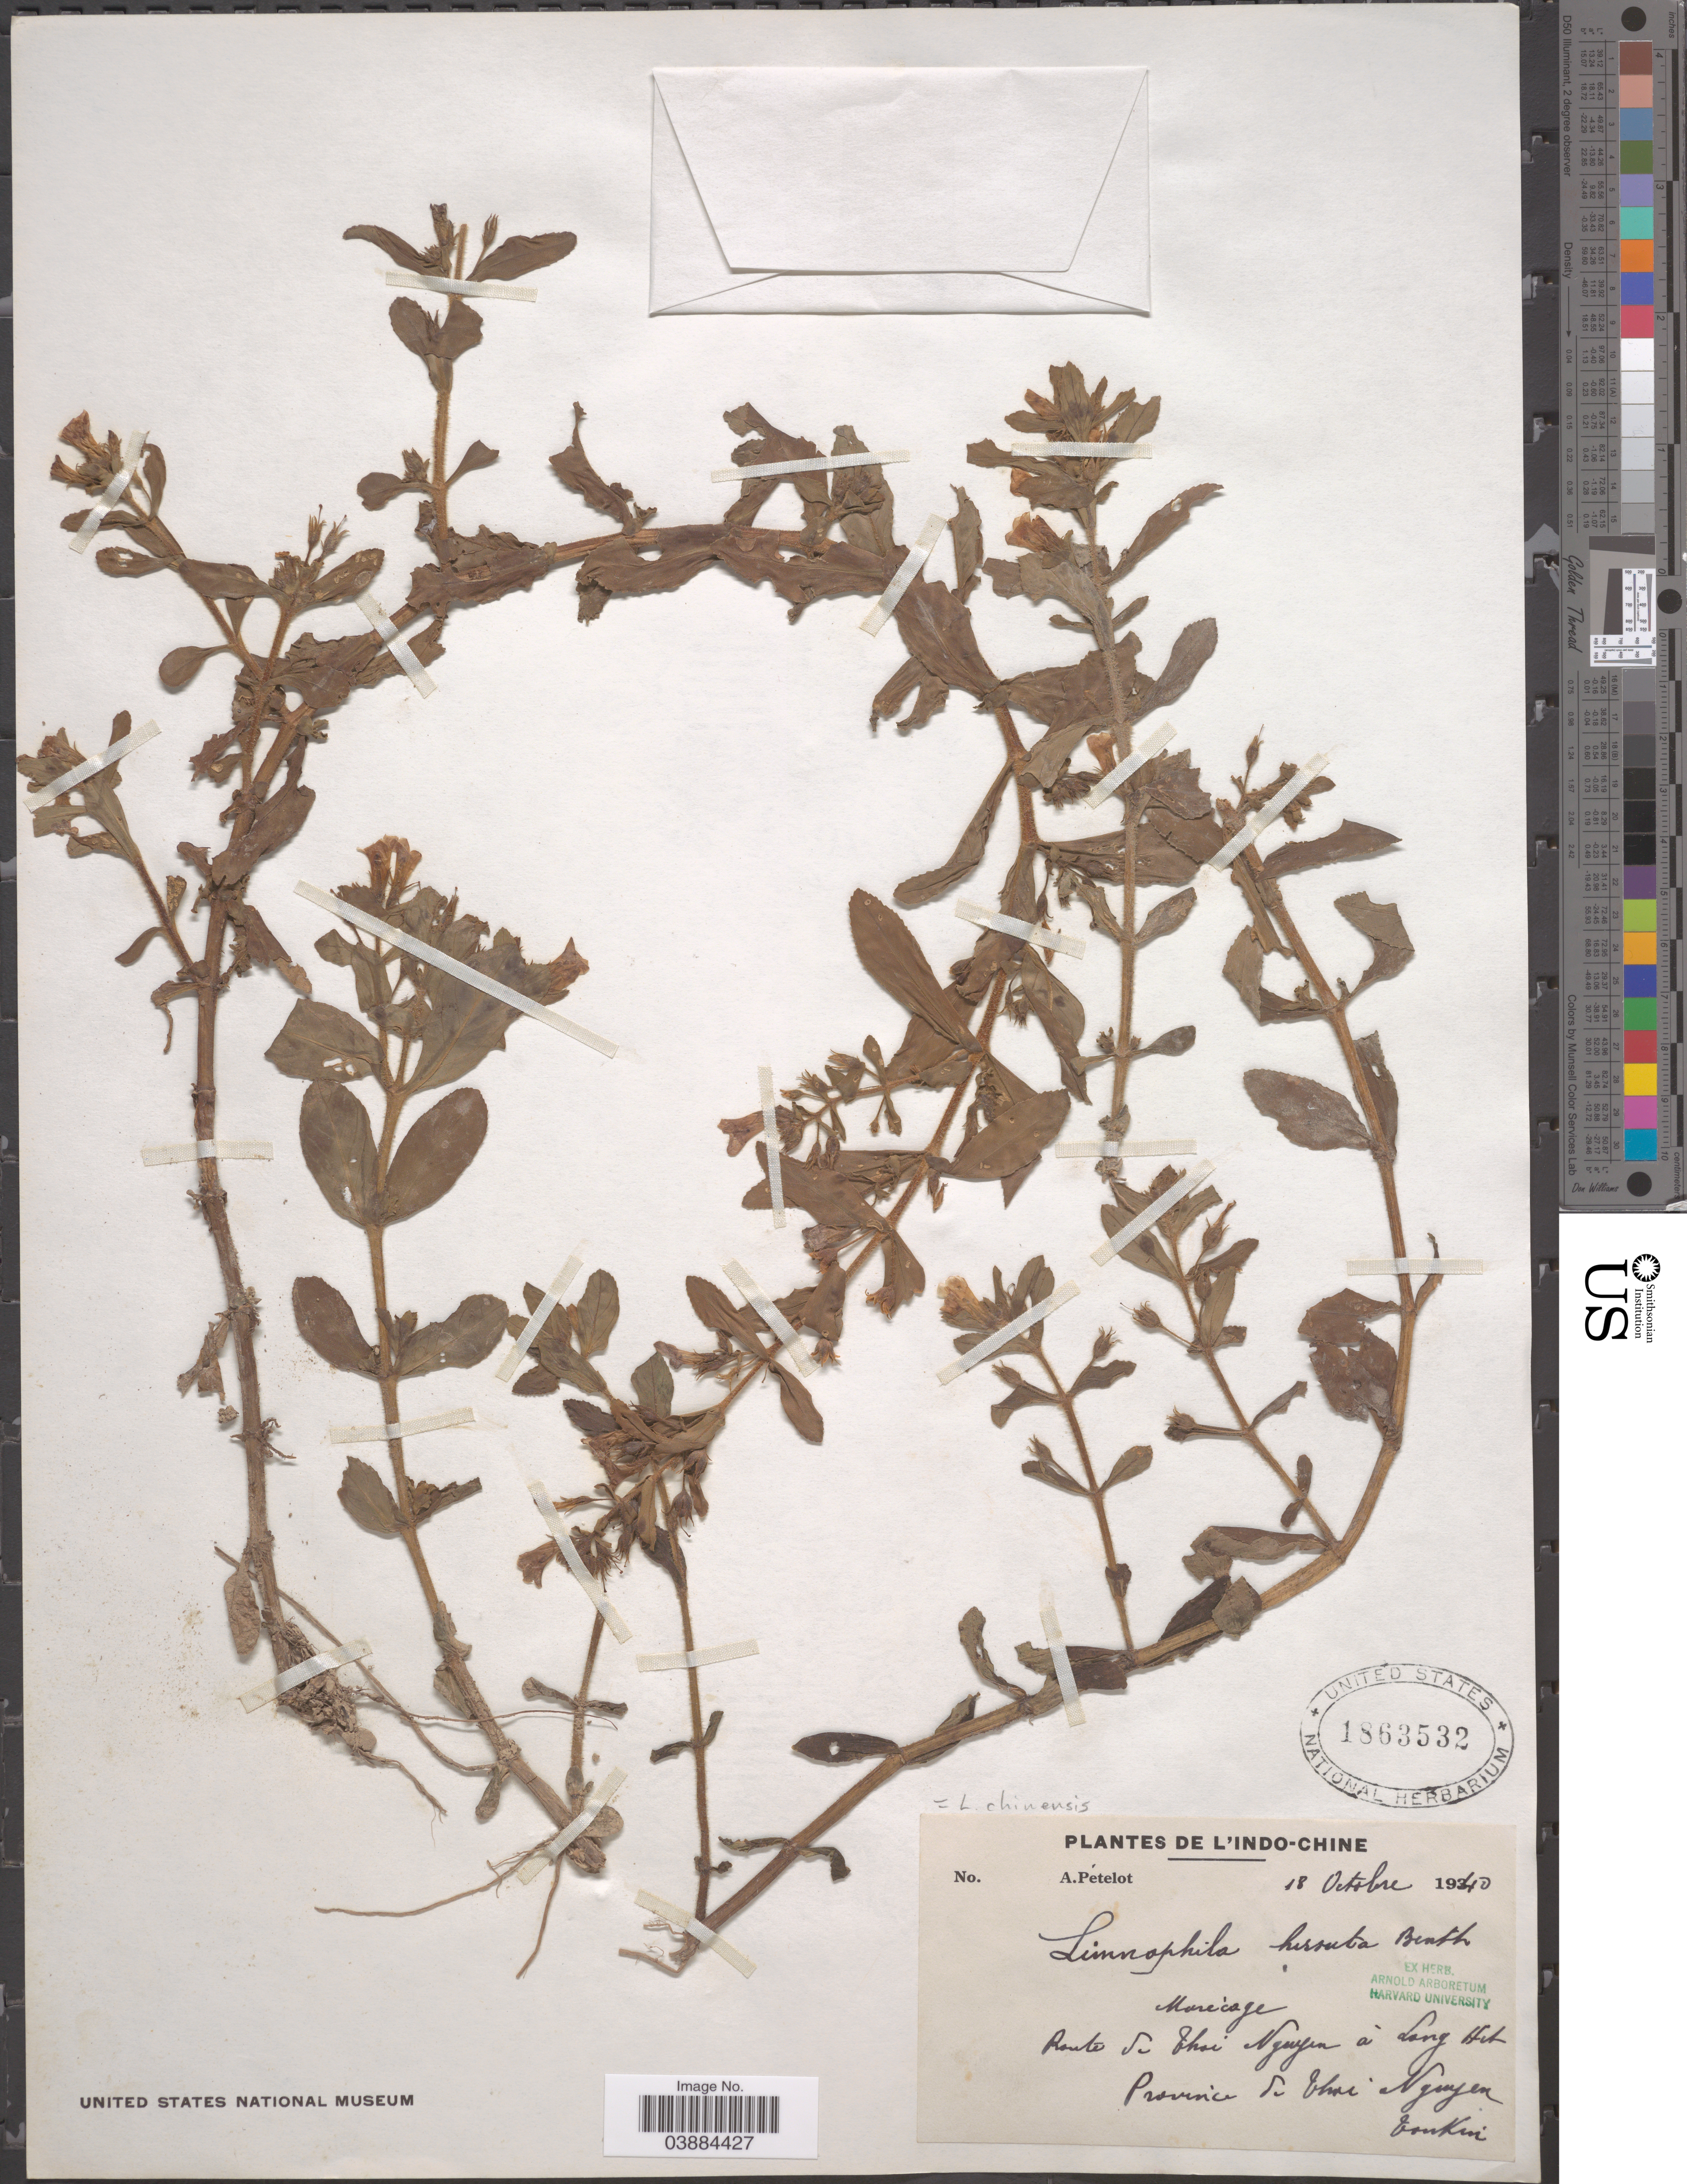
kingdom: Plantae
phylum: Tracheophyta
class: Magnoliopsida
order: Lamiales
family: Plantaginaceae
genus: Limnophila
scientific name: Limnophila chinensis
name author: (Osbeck) Merr.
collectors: A. Petelot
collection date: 1940-10-18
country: Vietnam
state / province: Thai Nguyen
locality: L'Indo-Chine. Marecage. Route du Thai Nguyen á Long Het. Province du Thai Nguyen. Tonkin.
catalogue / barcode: US 186352